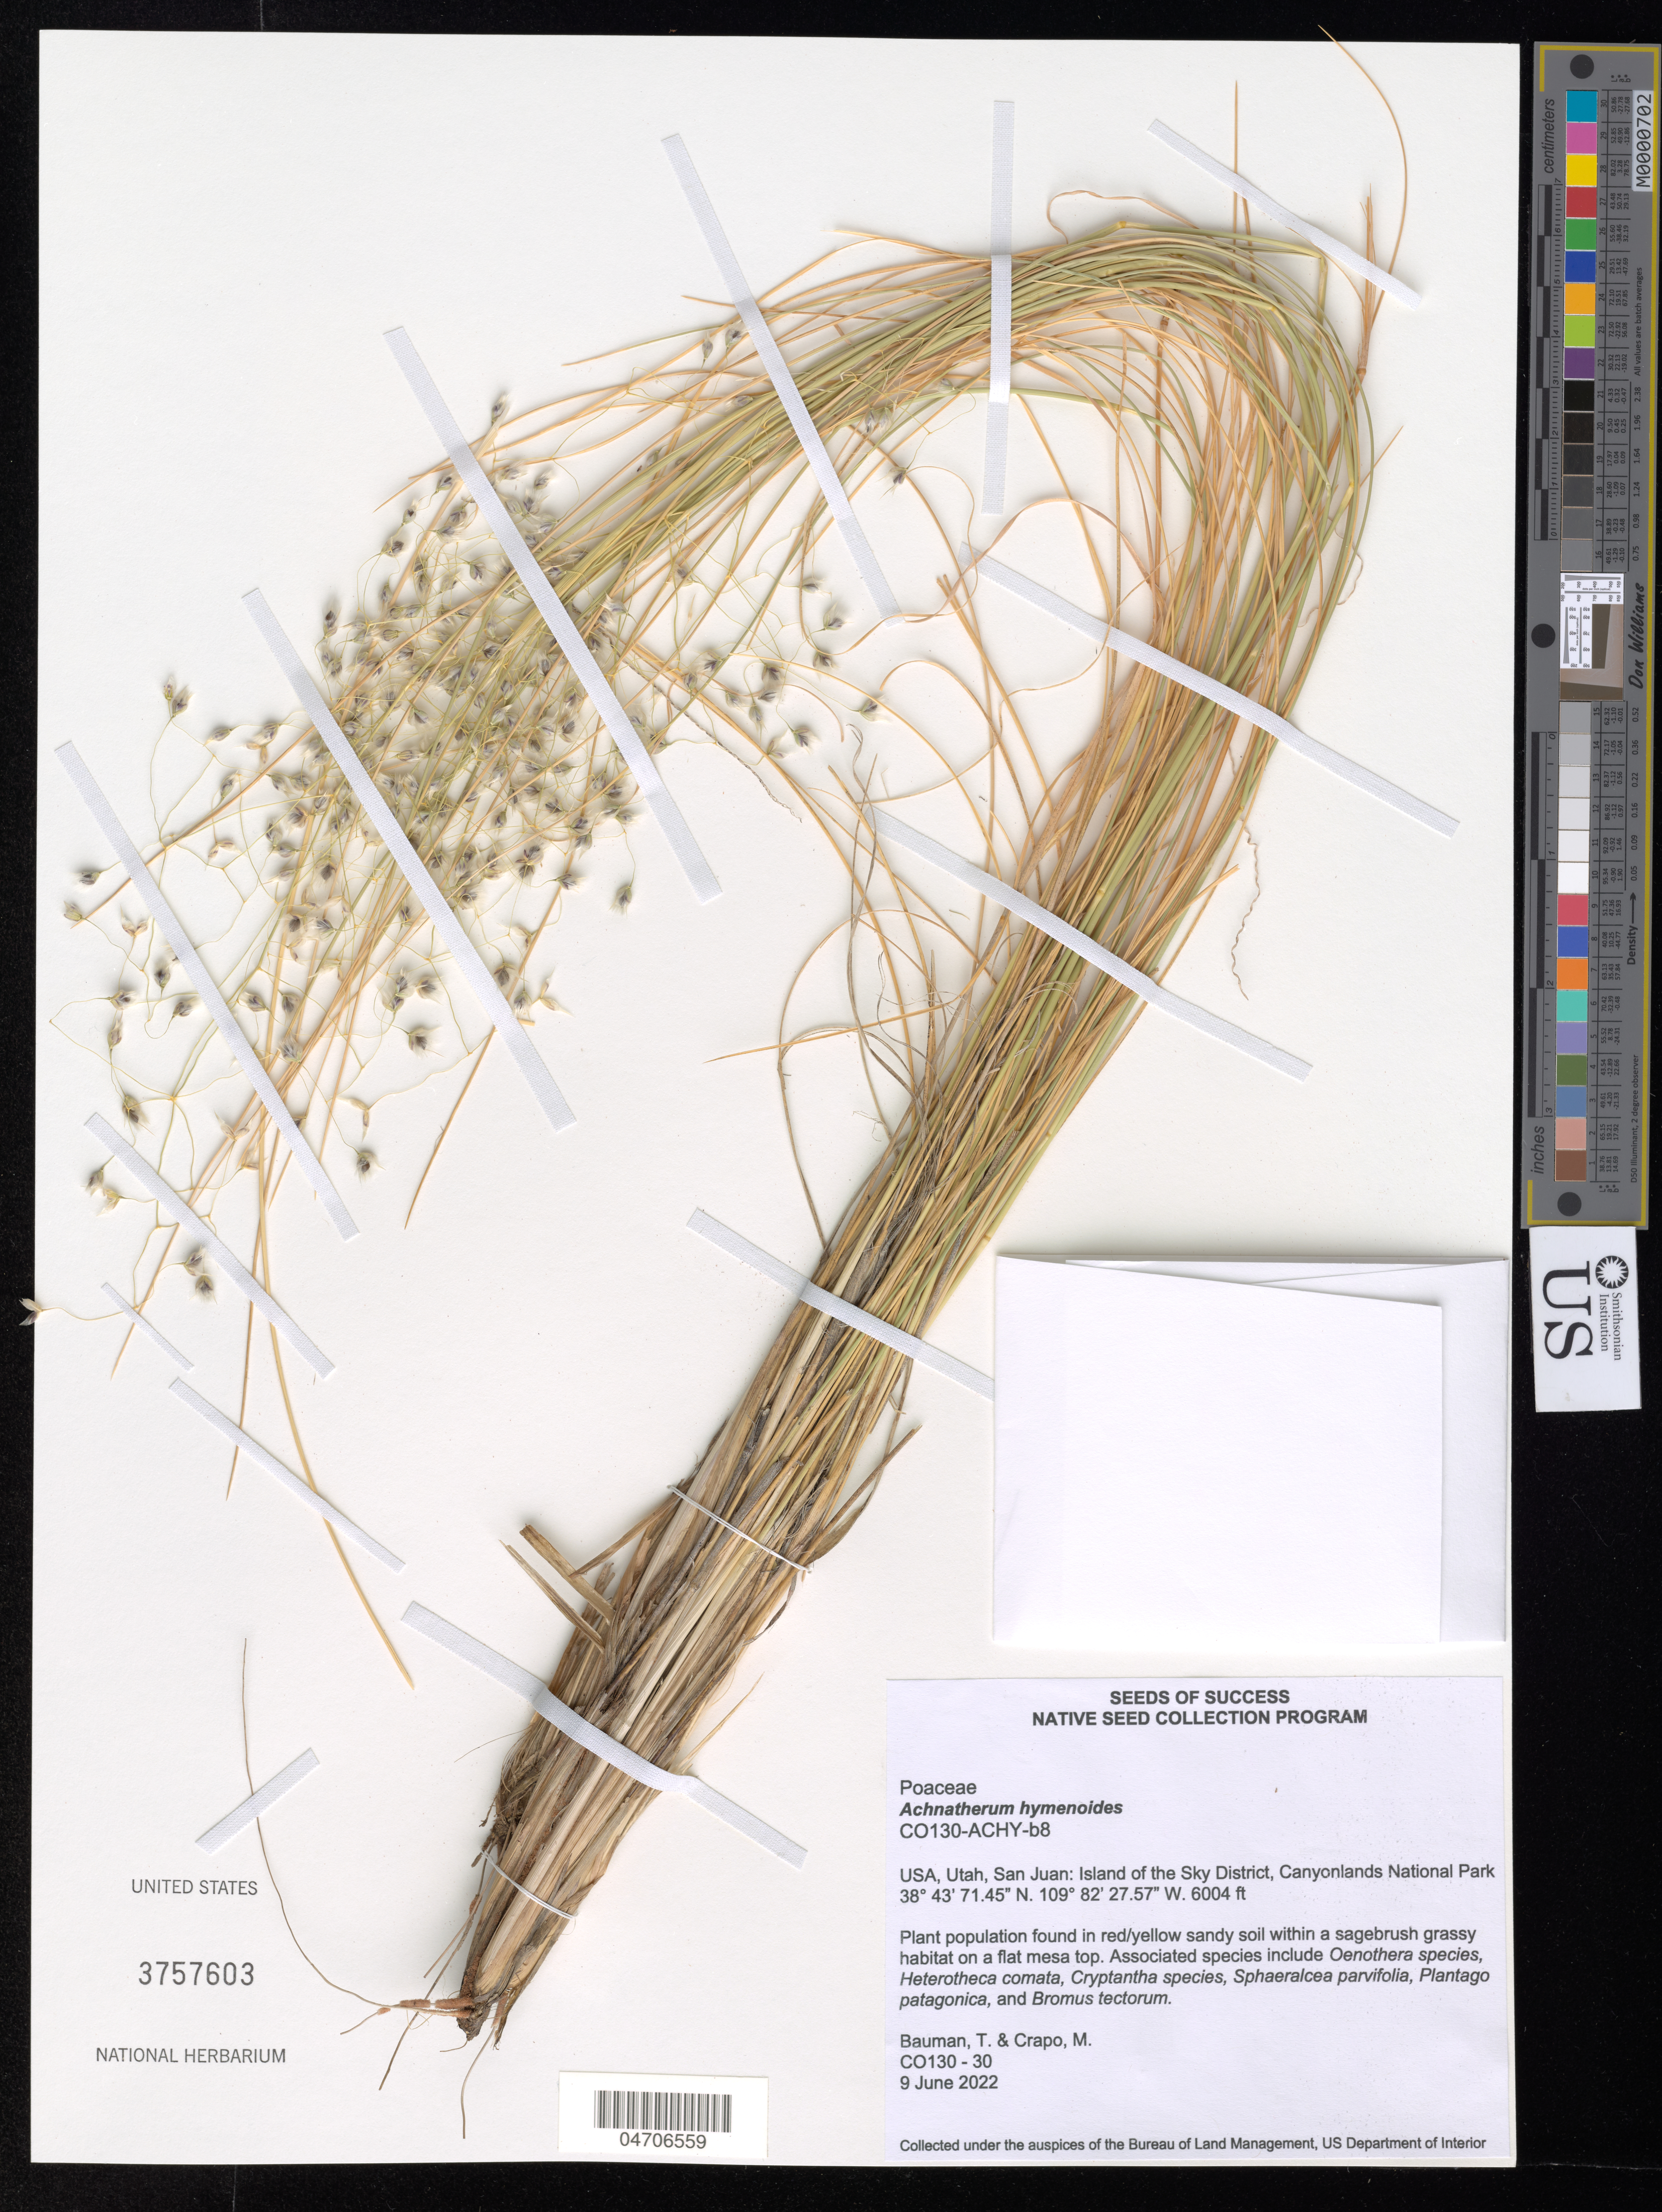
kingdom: Plantae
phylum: Tracheophyta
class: Liliopsida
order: Poales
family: Poaceae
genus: Achnatherum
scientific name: Achnatherum hymenoides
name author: (Roem. & Schult.) Barkworth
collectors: K. Gage & G. Woronow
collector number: CO130-30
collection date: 2022-06-09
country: United States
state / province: Utah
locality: San Juan: Island of the Sky District, Canyonlands National Park.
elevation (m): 1830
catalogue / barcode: US 3757603